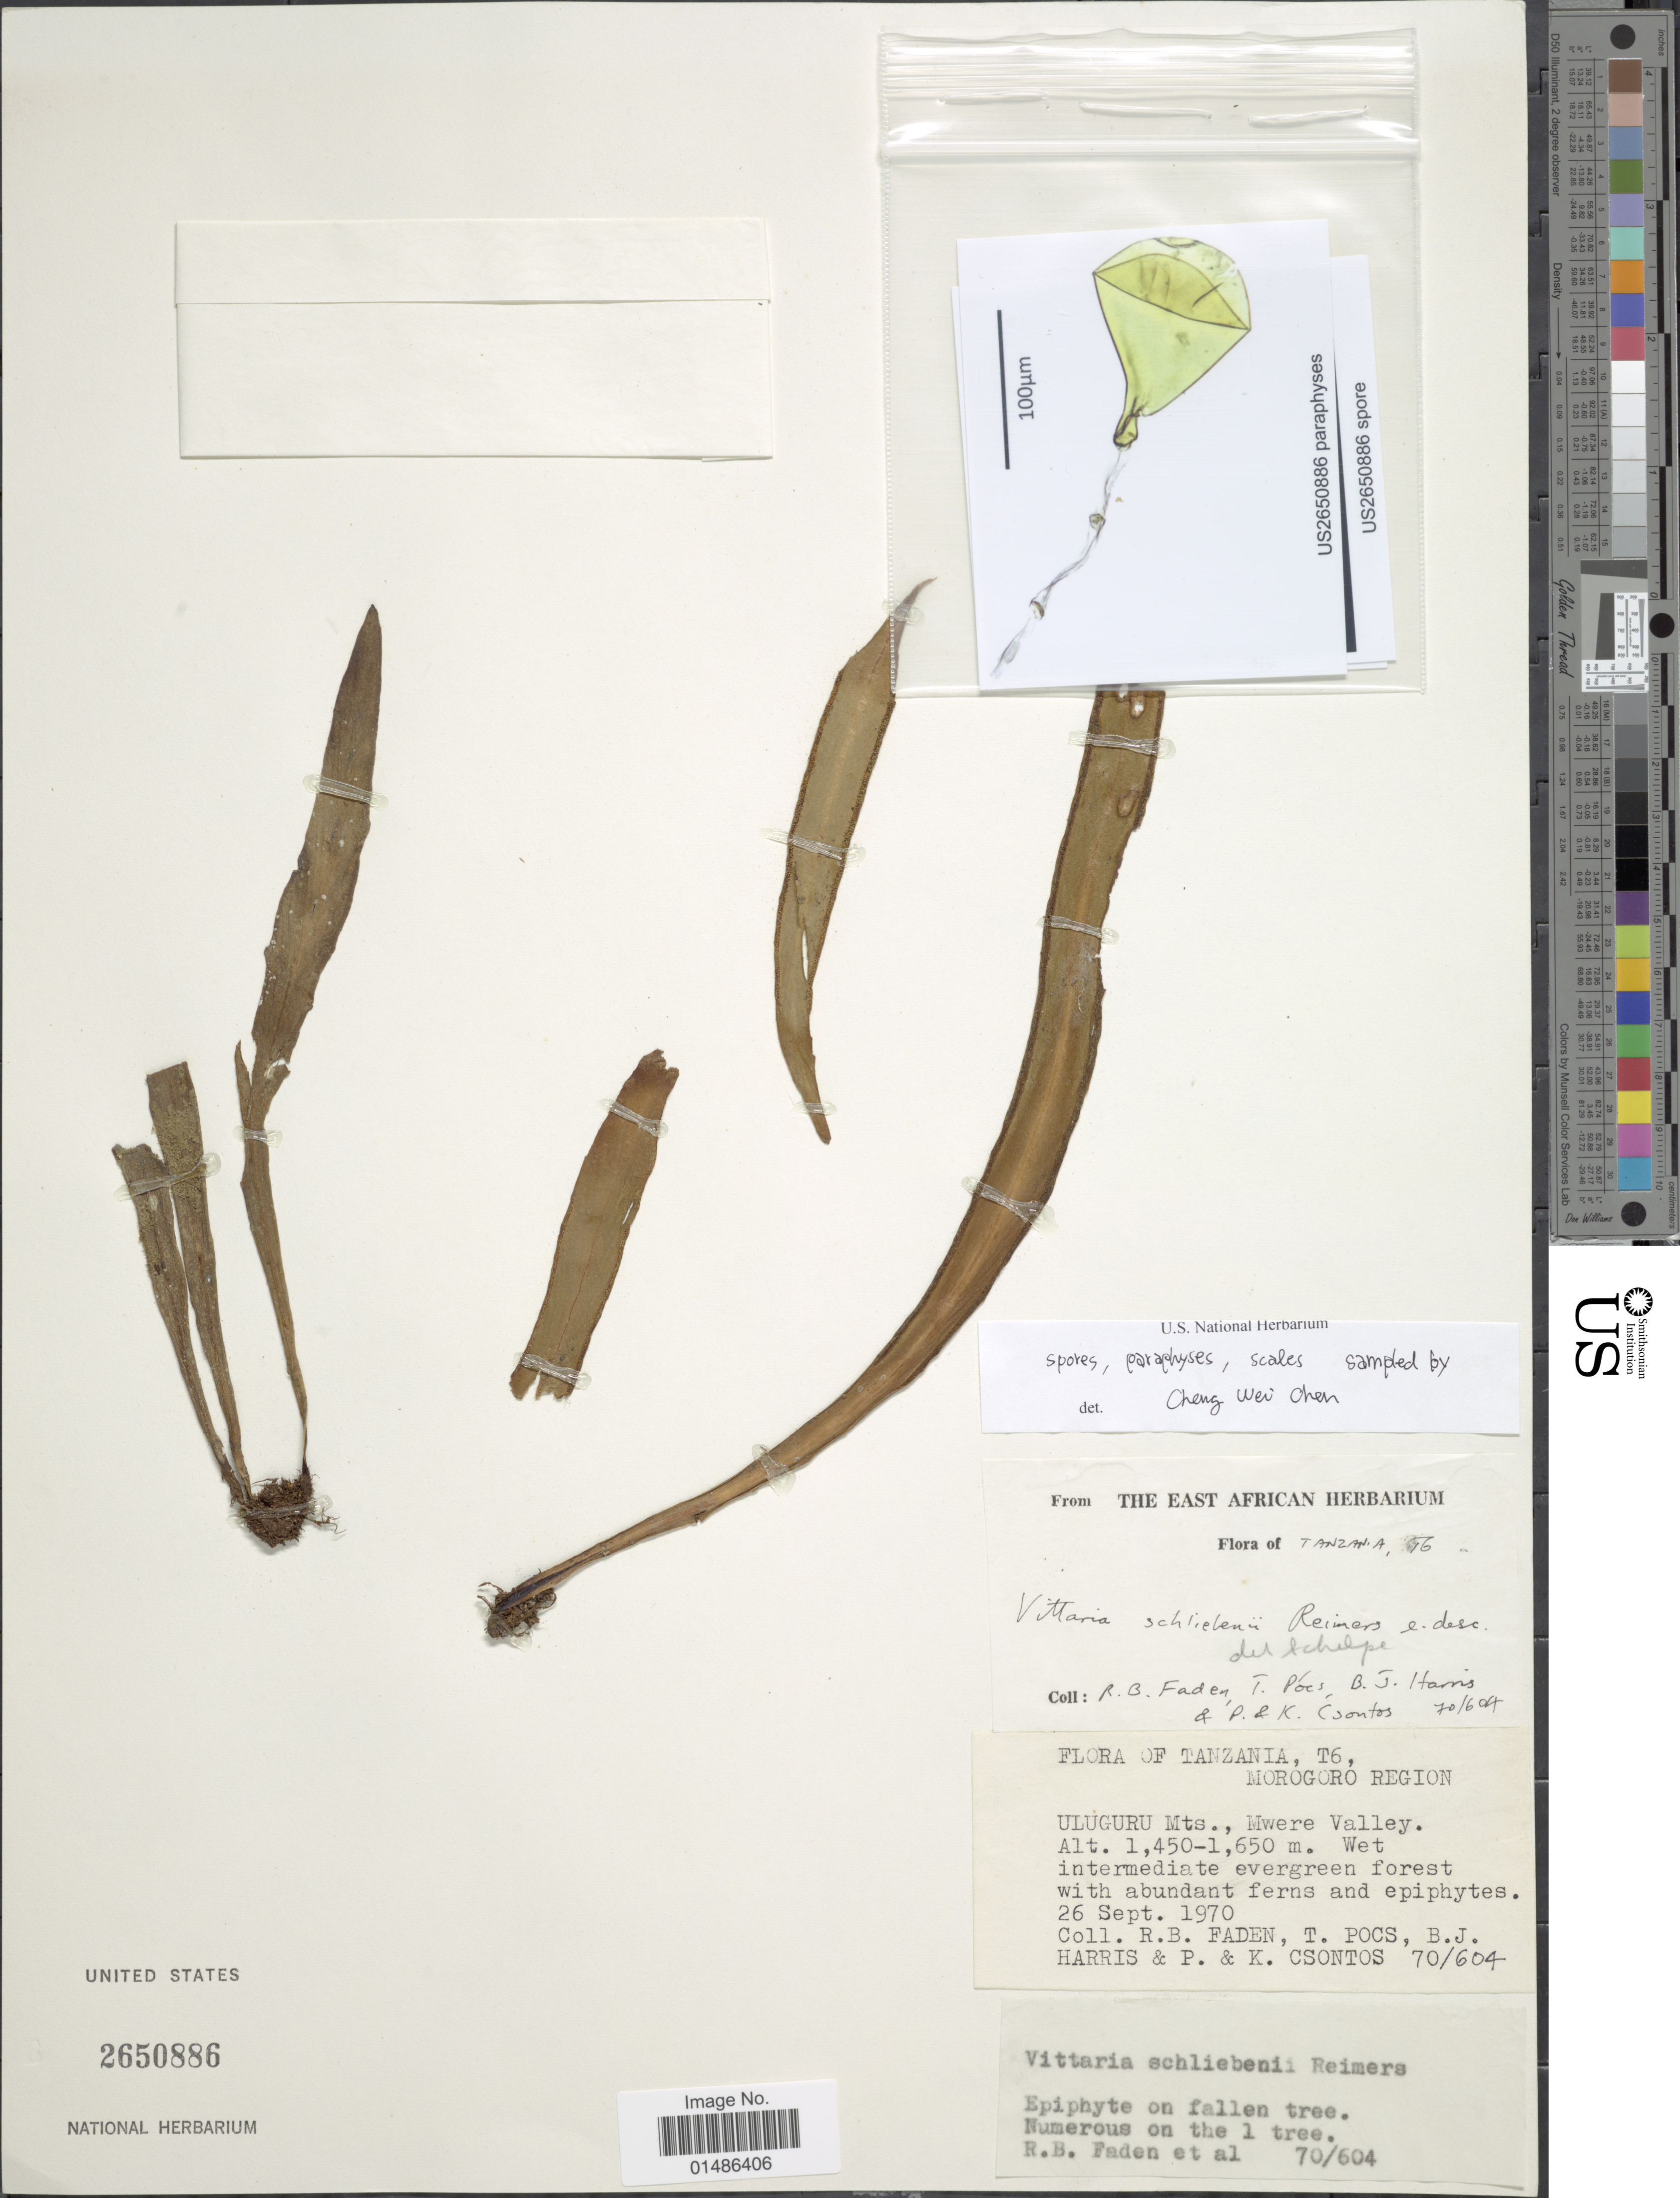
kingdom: Plantae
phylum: Tracheophyta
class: Polypodiopsida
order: Polypodiales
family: Pteridaceae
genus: Haplopteris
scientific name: Haplopteris schliebenii comb. in ed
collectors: R. B. Faden, T. Pocs, B. J. Harris & K. Csontos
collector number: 70/604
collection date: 1970-09-26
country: Tanzania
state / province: Morogoro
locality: T6, Uluguru Mts., Mwere Valley.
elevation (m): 1450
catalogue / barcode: US 2650886